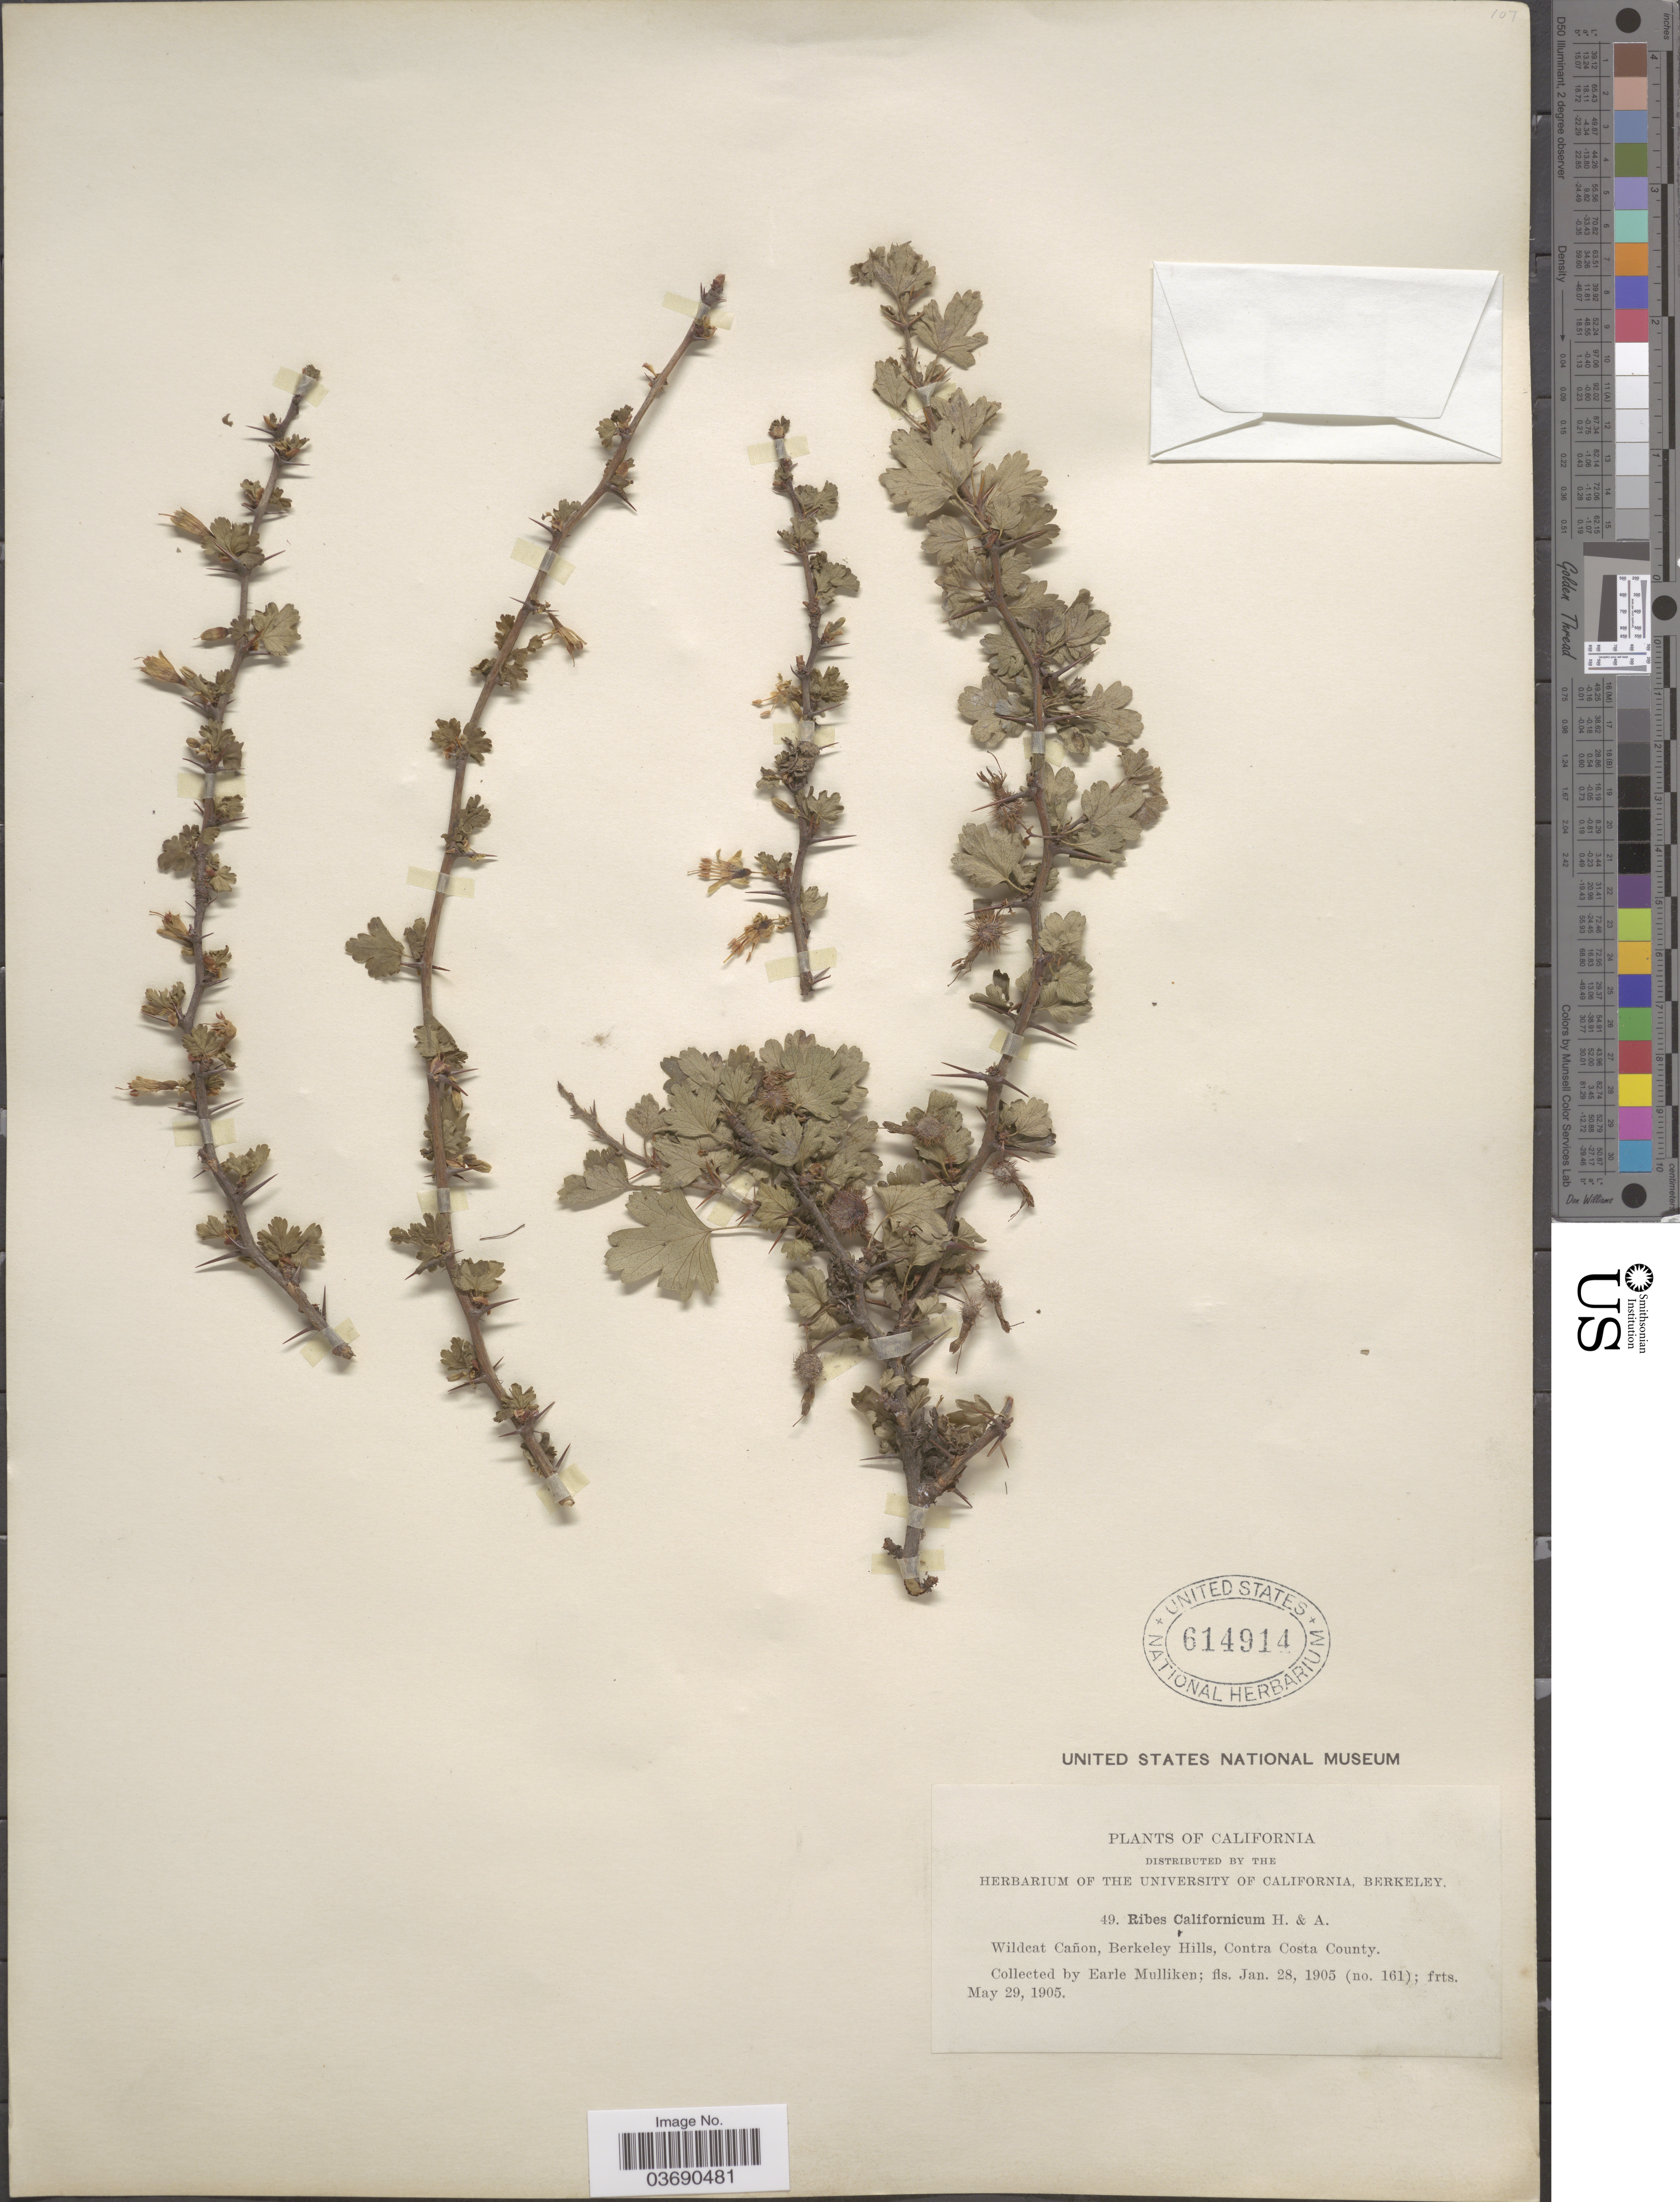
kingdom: Plantae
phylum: Tracheophyta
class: Magnoliopsida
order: Saxifragales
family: Grossulariaceae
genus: Ribes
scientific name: Ribes californicum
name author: Hook. & Arn.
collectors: E. Mulliken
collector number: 49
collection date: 1905-01-28/1905-05-29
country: United States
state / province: California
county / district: Contra Costa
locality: Wildcat Cañon, Berkeley Hills, Contra Costa County.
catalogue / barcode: US 614914